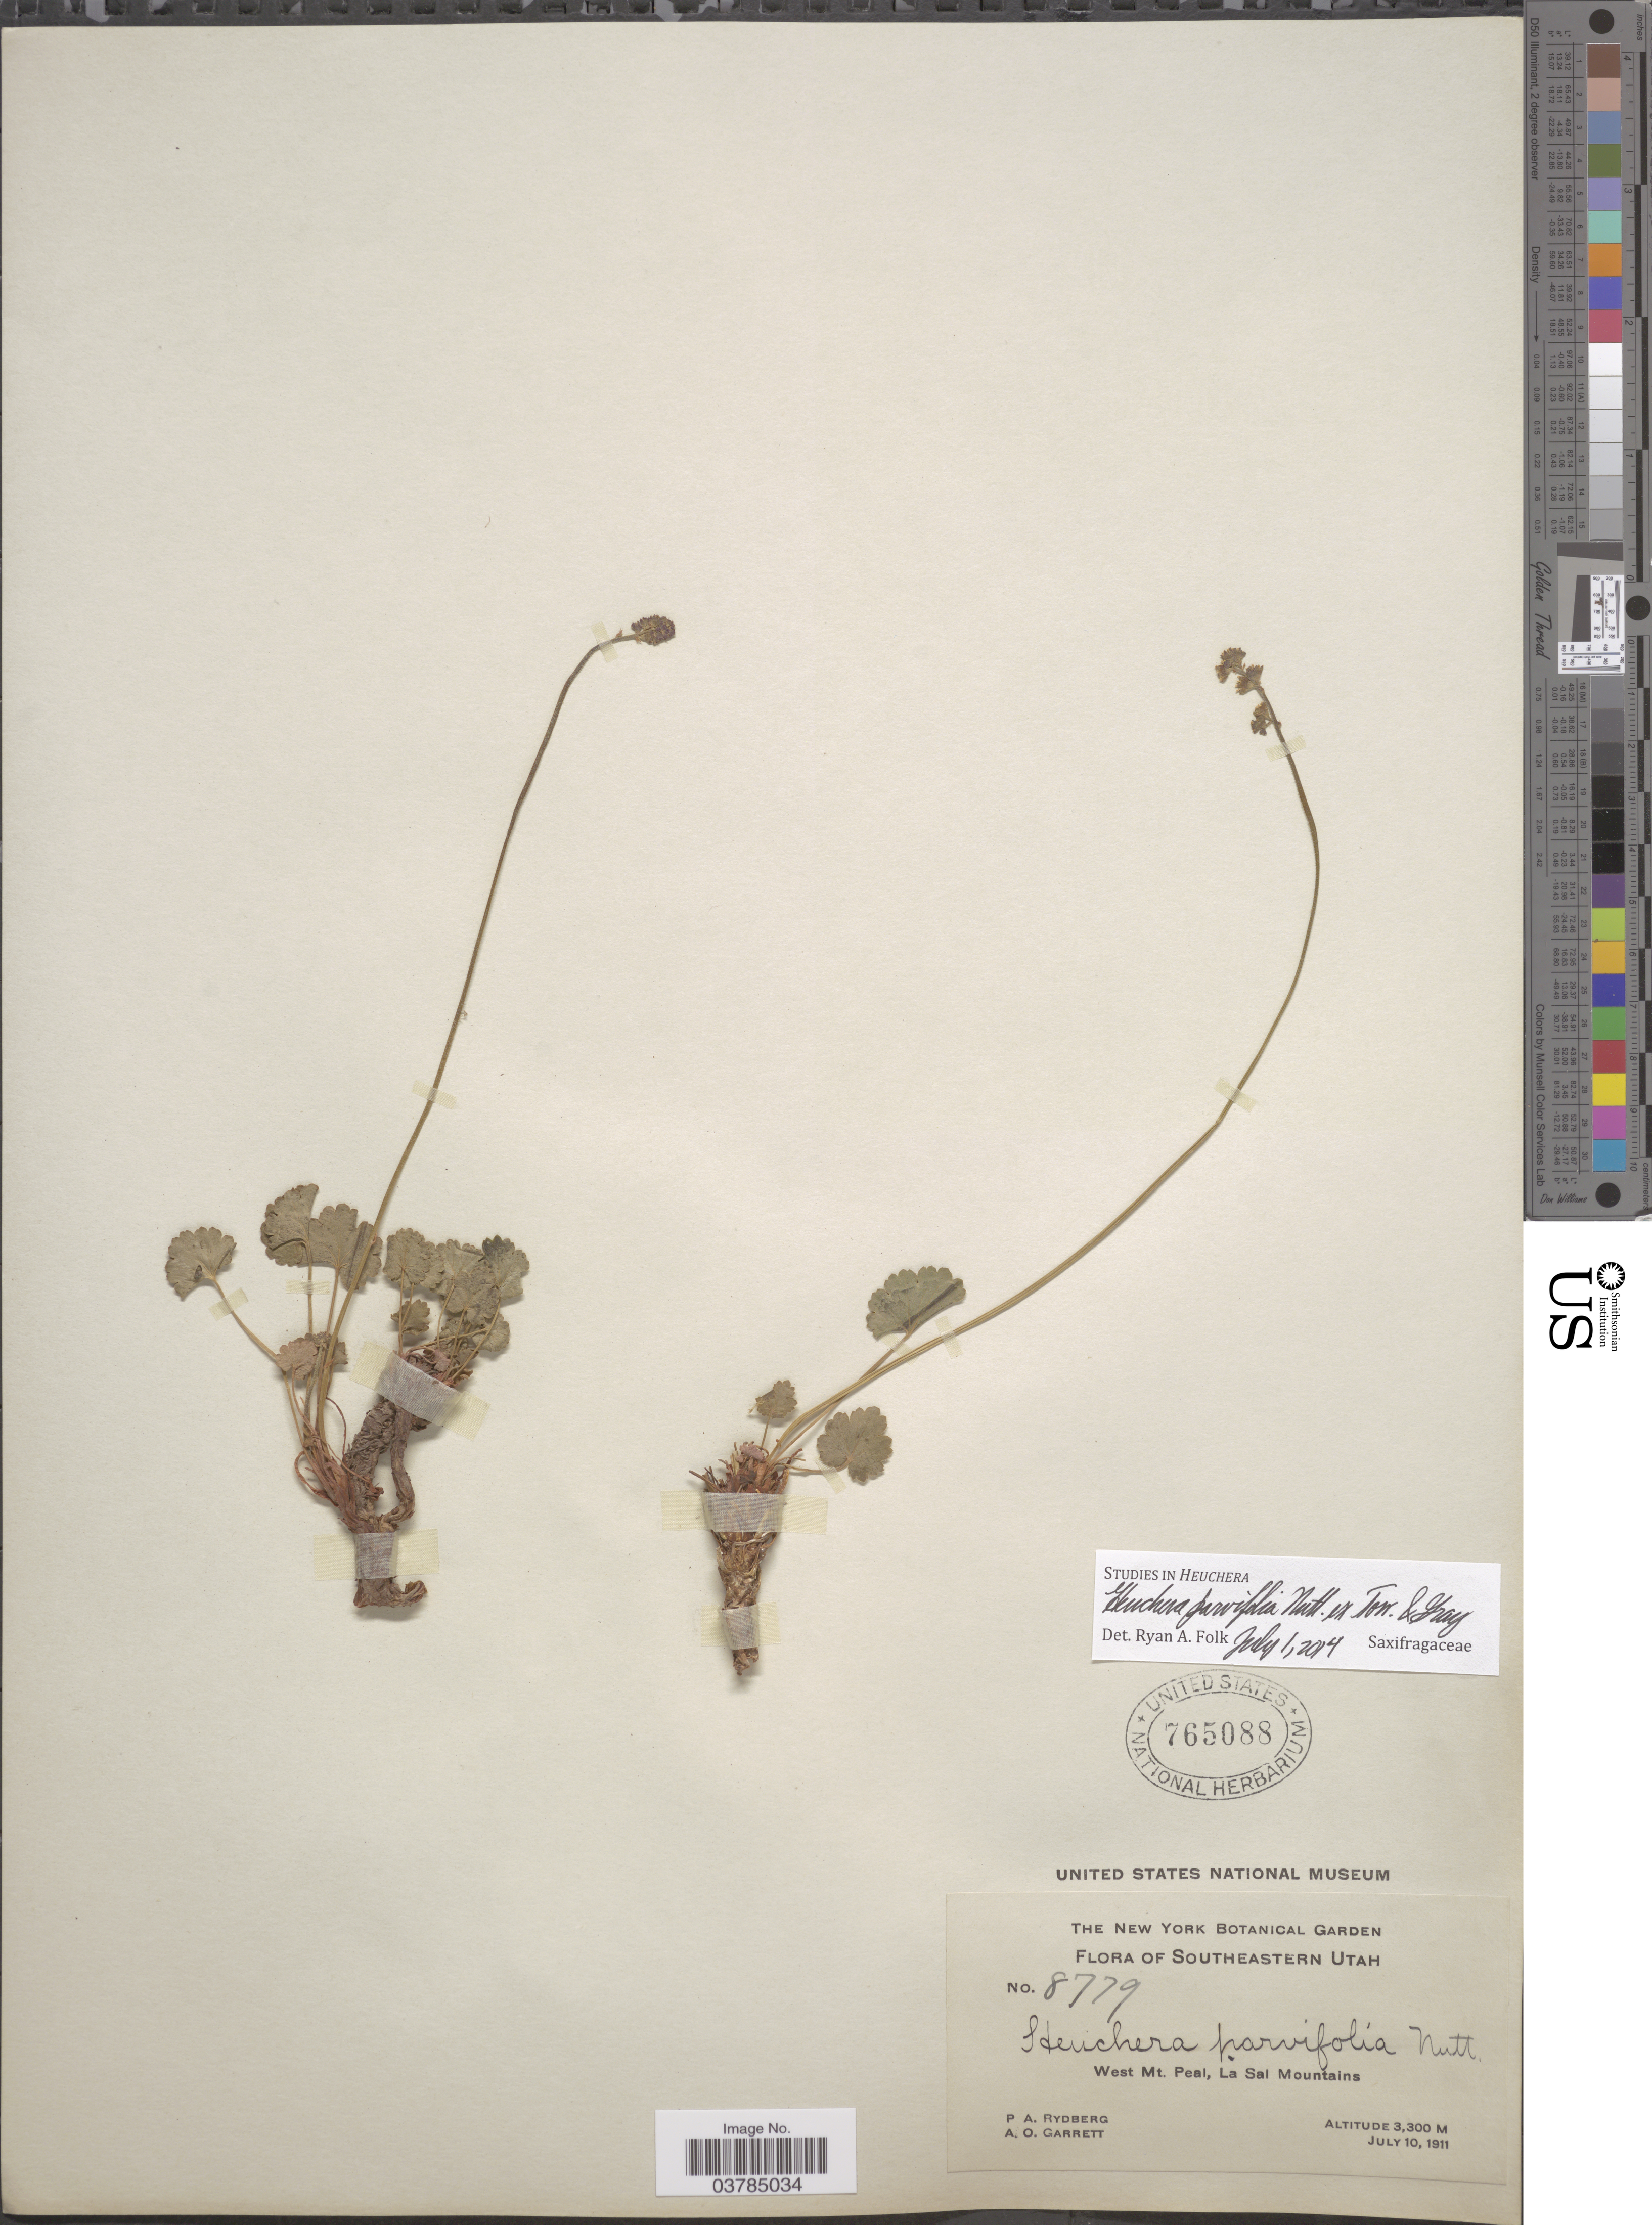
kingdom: Plantae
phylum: Tracheophyta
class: Magnoliopsida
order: Saxifragales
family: Saxifragaceae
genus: Heuchera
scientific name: Heuchera parvifolia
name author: Nutt.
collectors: P. A. Rydberg & A. O. Garrett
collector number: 8779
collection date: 1911-07-10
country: United States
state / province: Utah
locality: Southeastern Utah. West Mt. Peal, La Sal Mountains.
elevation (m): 3300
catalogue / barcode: US 765088